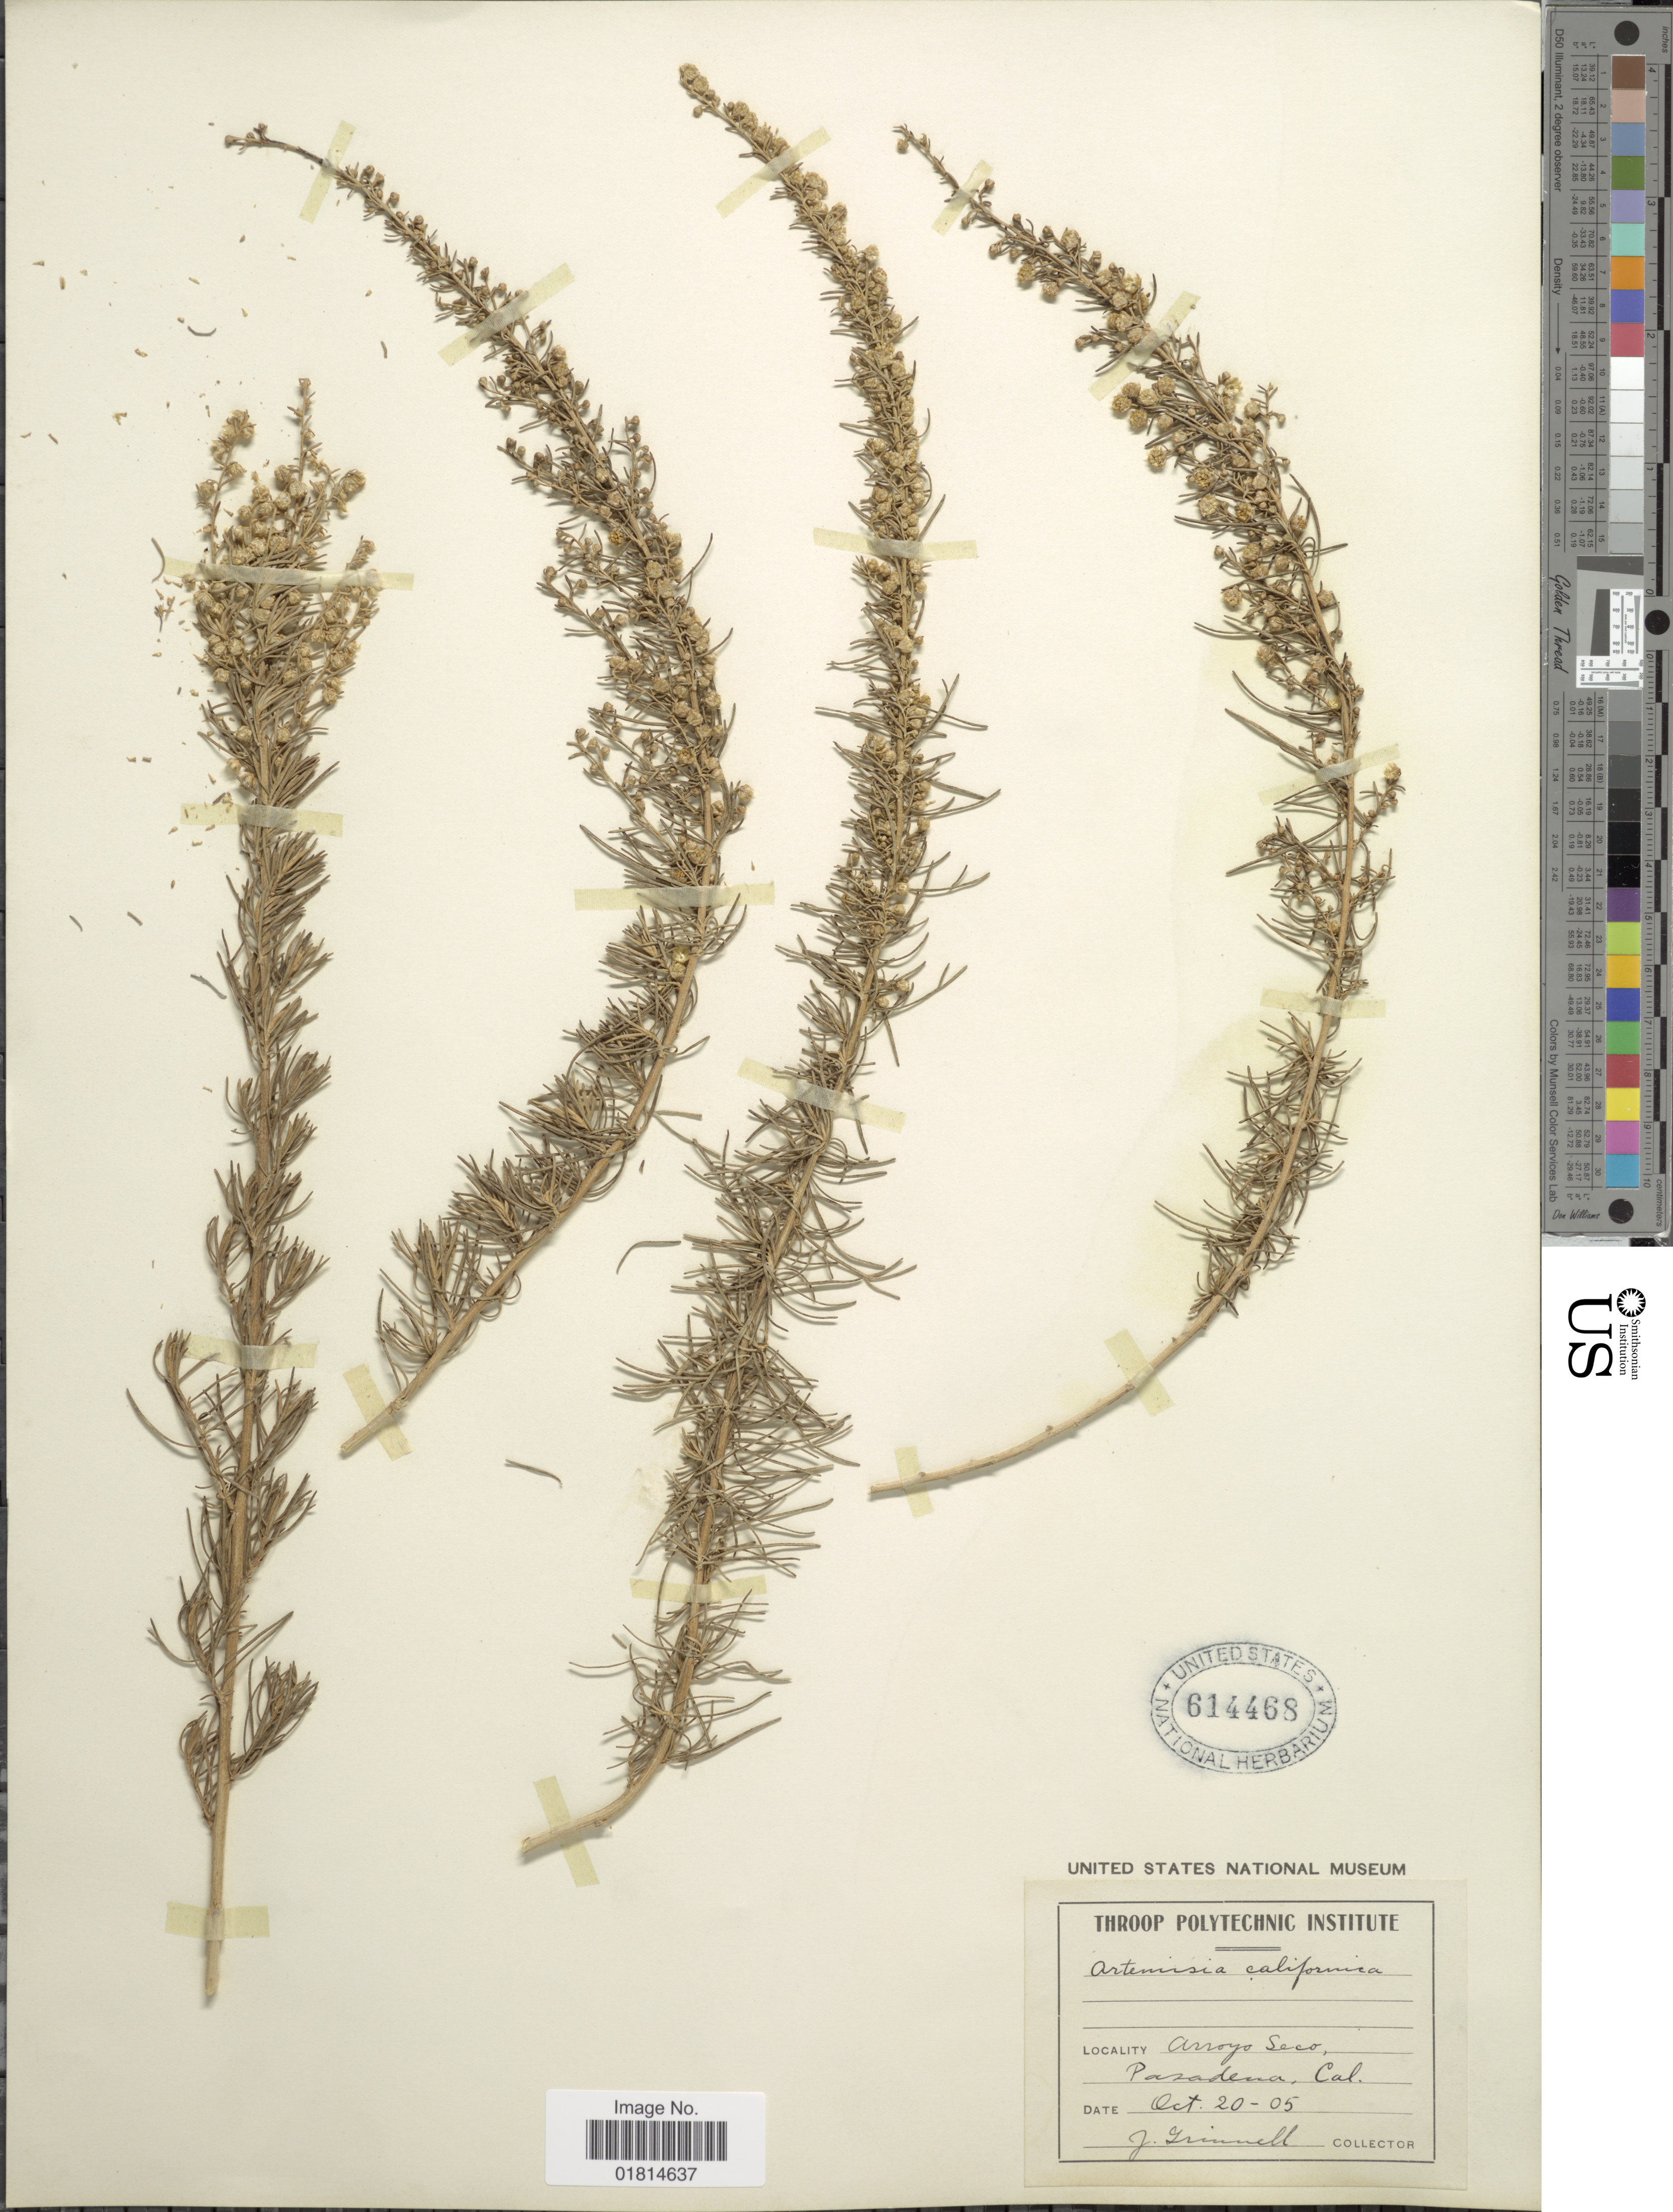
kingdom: Plantae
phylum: Tracheophyta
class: Magnoliopsida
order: Asterales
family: Asteraceae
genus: Artemisia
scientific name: Artemisia californica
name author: Less.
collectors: J. Grinnell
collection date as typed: Transcribed d/m/y: 20/10/5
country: United States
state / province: California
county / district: Los Angeles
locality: Arroyo Seco, Pasadena, Cal.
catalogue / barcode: US 614468